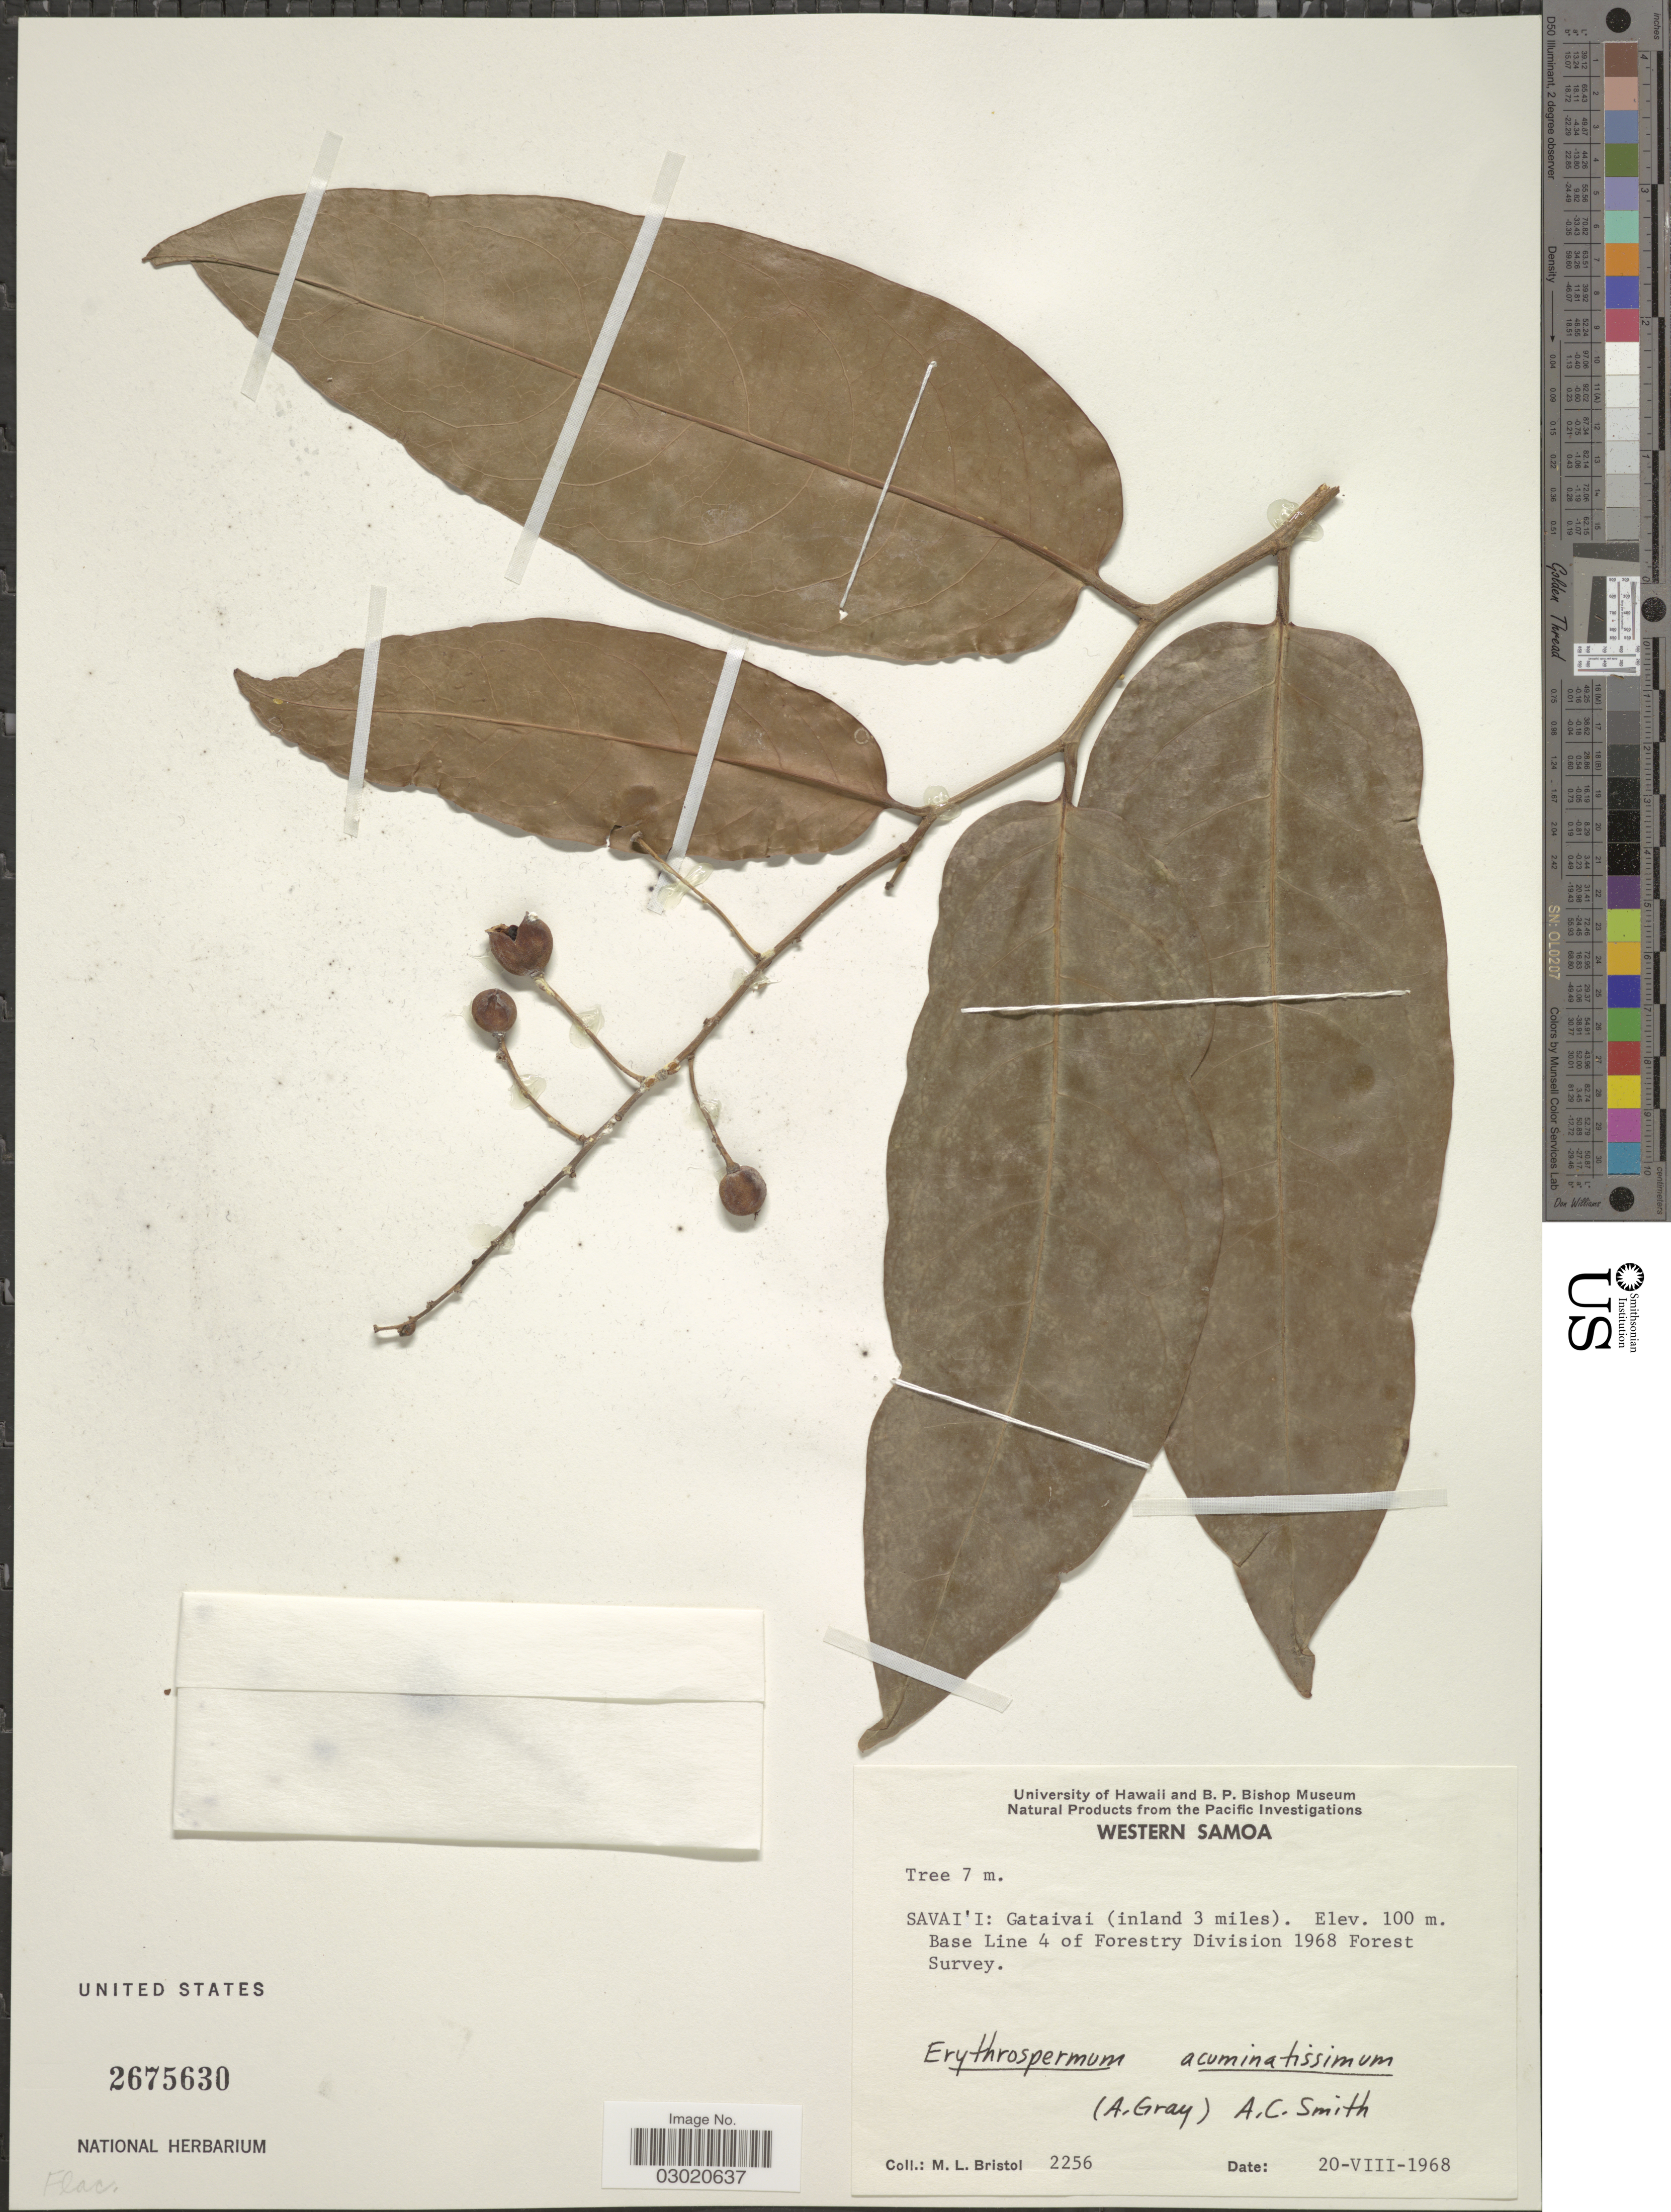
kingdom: Plantae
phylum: Tracheophyta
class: Magnoliopsida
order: Malpighiales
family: Achariaceae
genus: Erythrospermum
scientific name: Erythrospermum acuminatissimum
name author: (A. Gray) A.C. Sm.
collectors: M. L. Bristol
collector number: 2256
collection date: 1968-08-20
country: Samoa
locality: Savai'i: Gataivai (inland 3 miles).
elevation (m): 100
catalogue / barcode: US 2675630